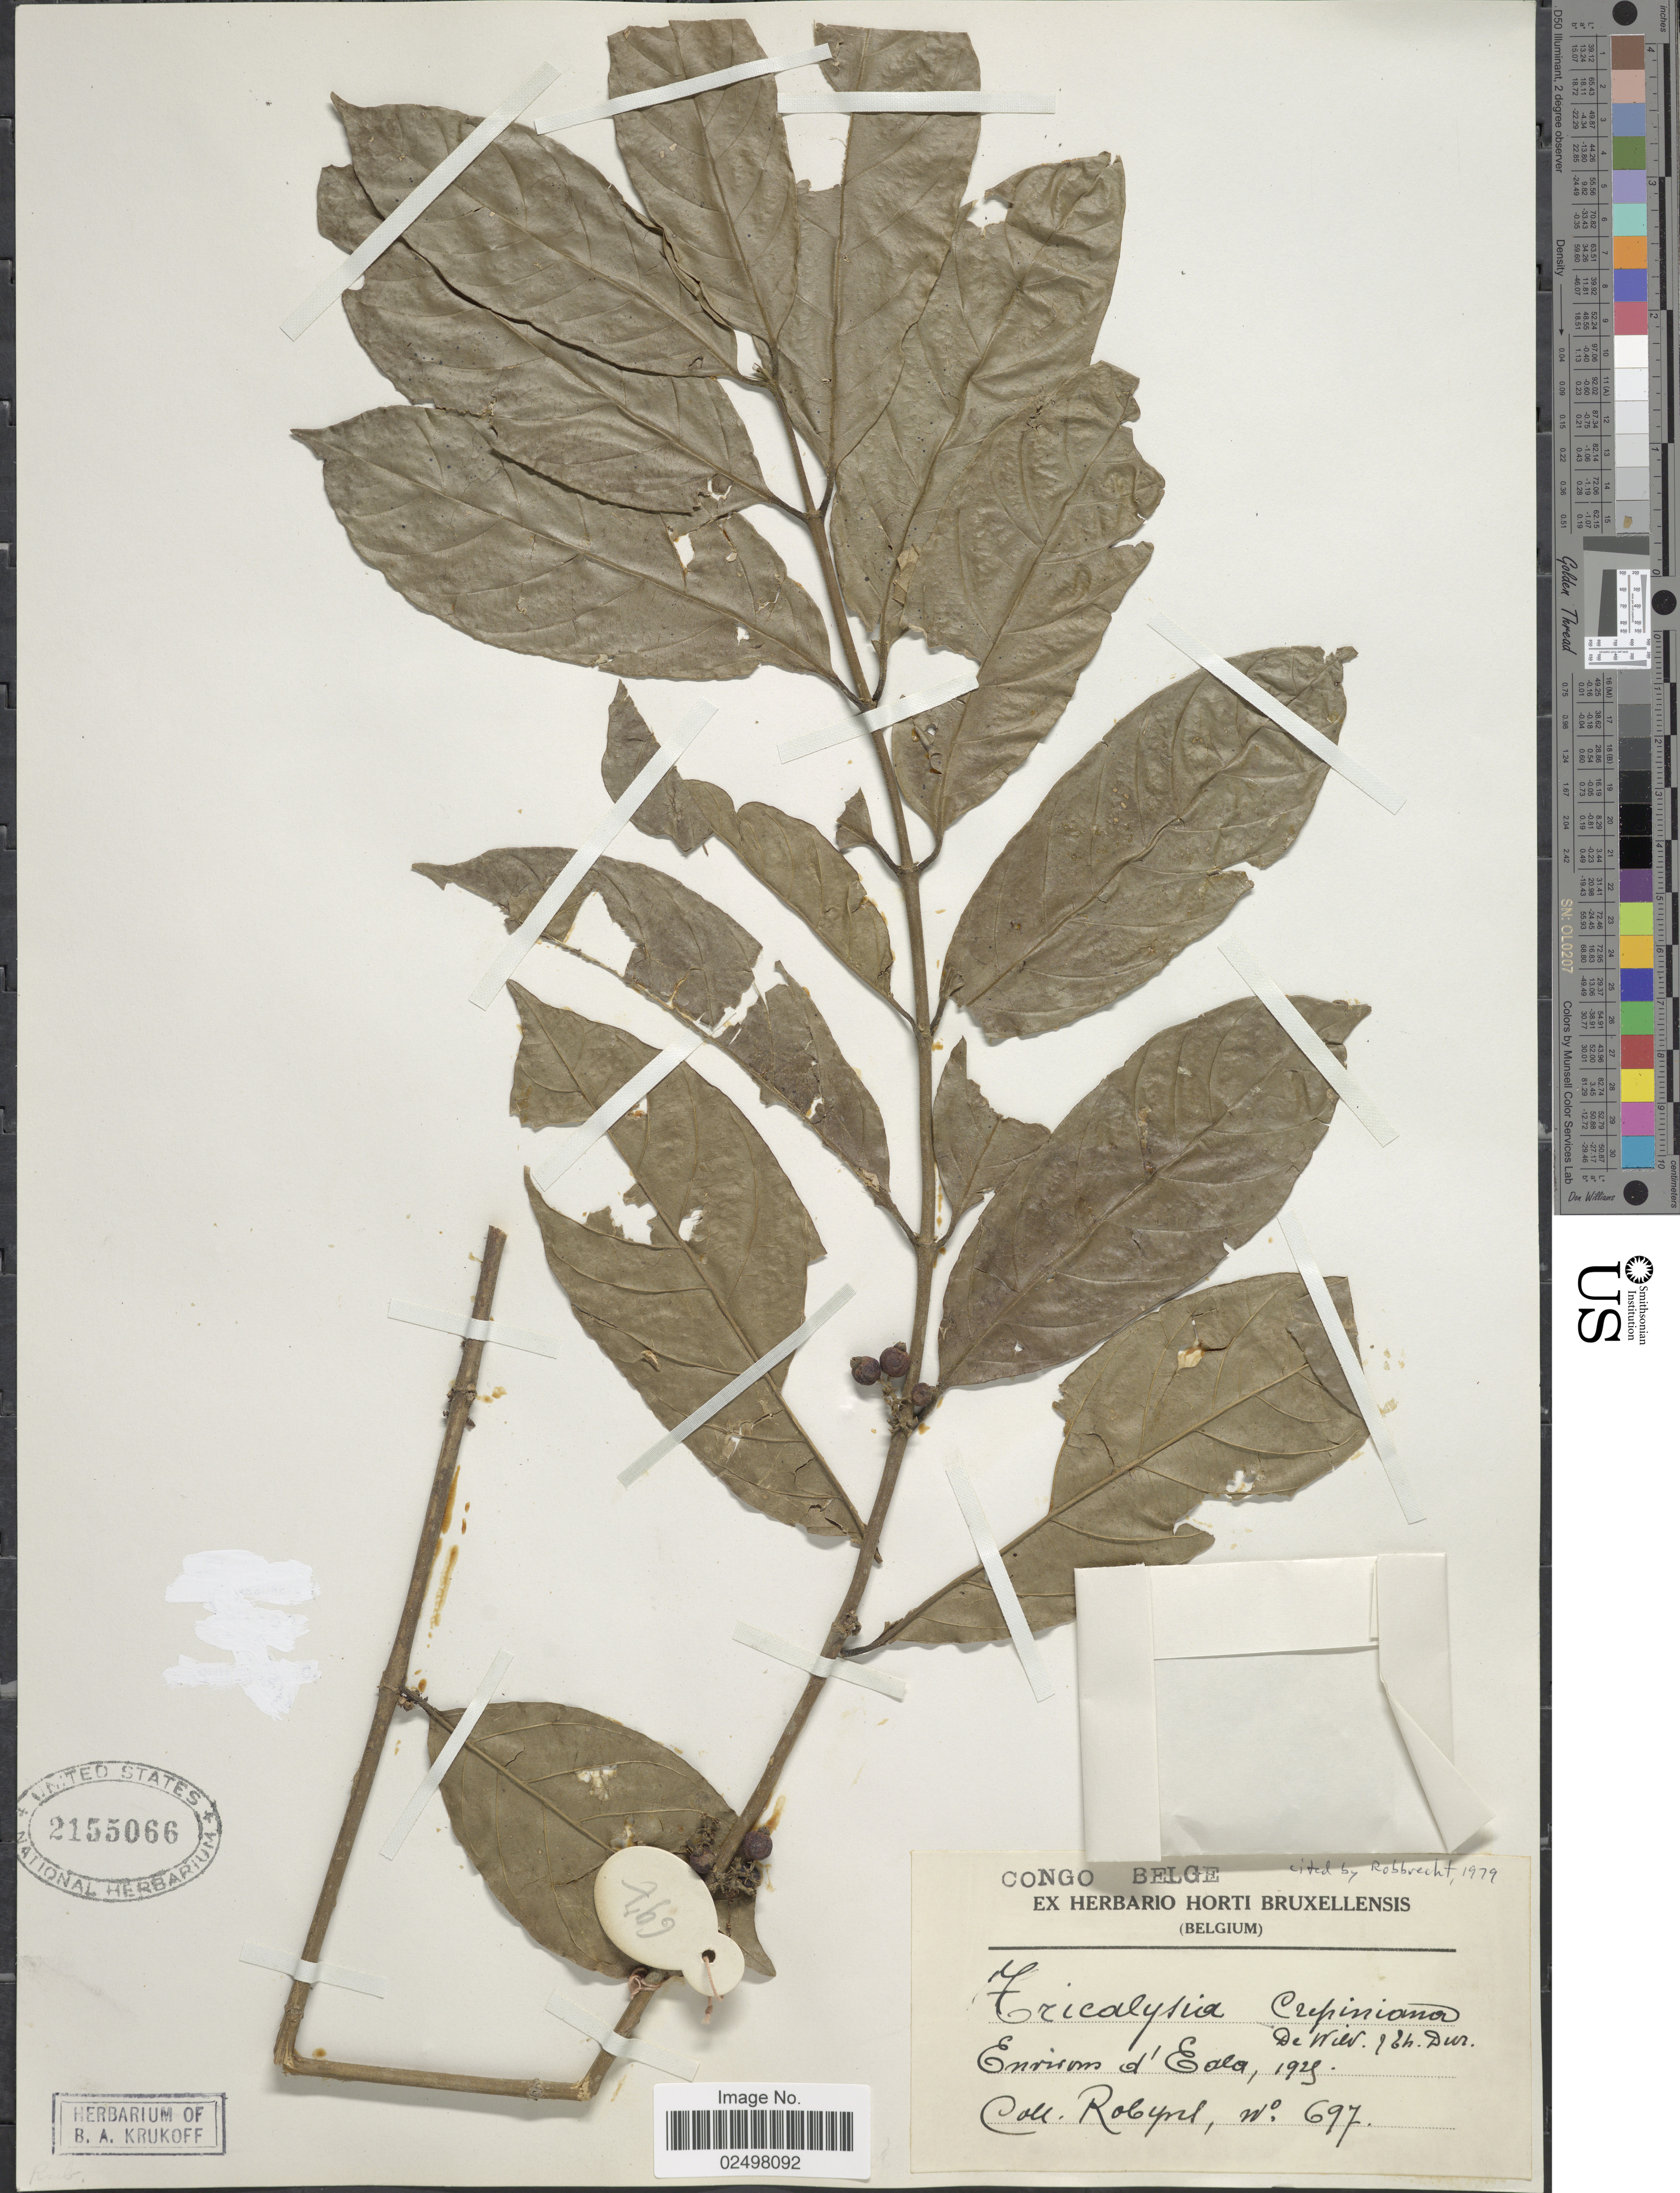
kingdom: Plantae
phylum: Tracheophyta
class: Magnoliopsida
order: Gentianales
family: Rubiaceae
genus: Tricalysia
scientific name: Tricalysia crepiniana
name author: De Wild. & Durand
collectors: -. Robyns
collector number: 697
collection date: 1929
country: Congo, Democratic Republic of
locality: Congol Belge, Environs d'Eala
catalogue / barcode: US 2155066